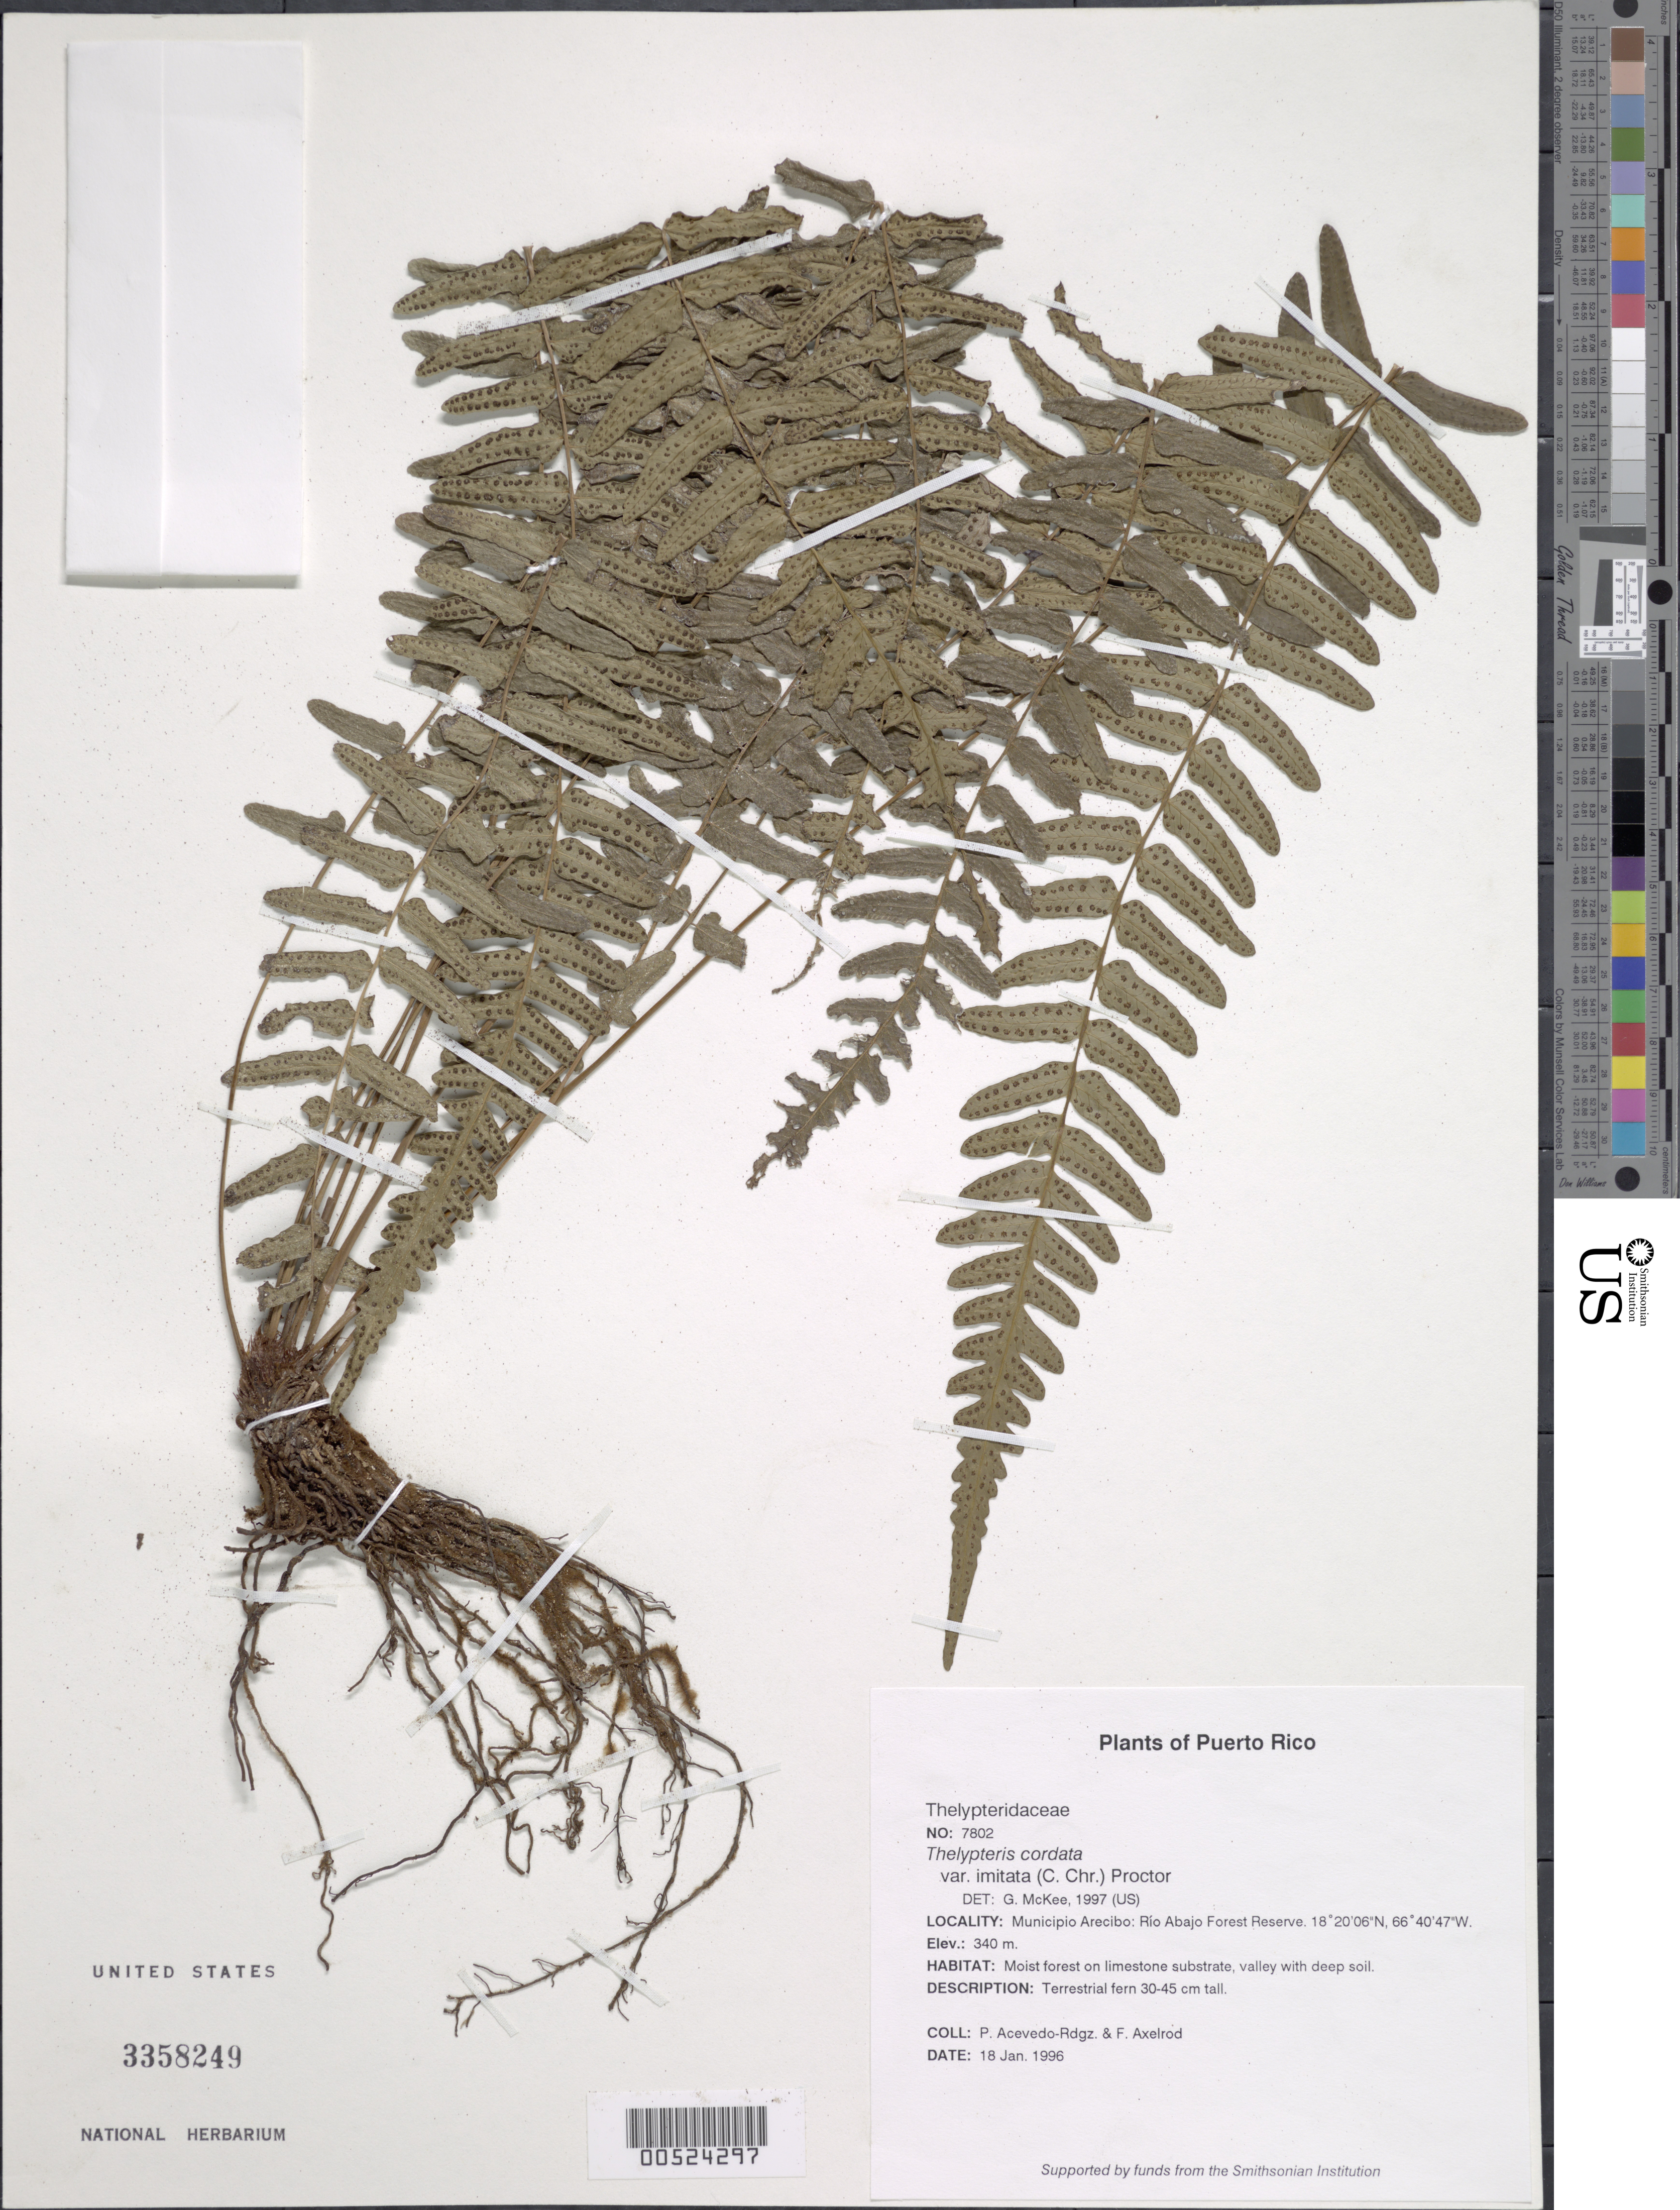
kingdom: Plantae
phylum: Tracheophyta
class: Polypodiopsida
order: Polypodiales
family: Thelypteridaceae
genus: Goniopteris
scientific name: Goniopteris cordata (Fée) comb. nov., ined 2015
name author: (Fée)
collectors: P. Acevedo-Rodr. & F. S. Axelrod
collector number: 7802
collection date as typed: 18 Jan 1996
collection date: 1996-01-18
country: Puerto Rico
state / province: Arecibo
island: Puerto Rico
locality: Arecibo; Río Abajo Forest Reserve.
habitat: Moist forest on limestone substrate.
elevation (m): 340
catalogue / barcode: US 3358249